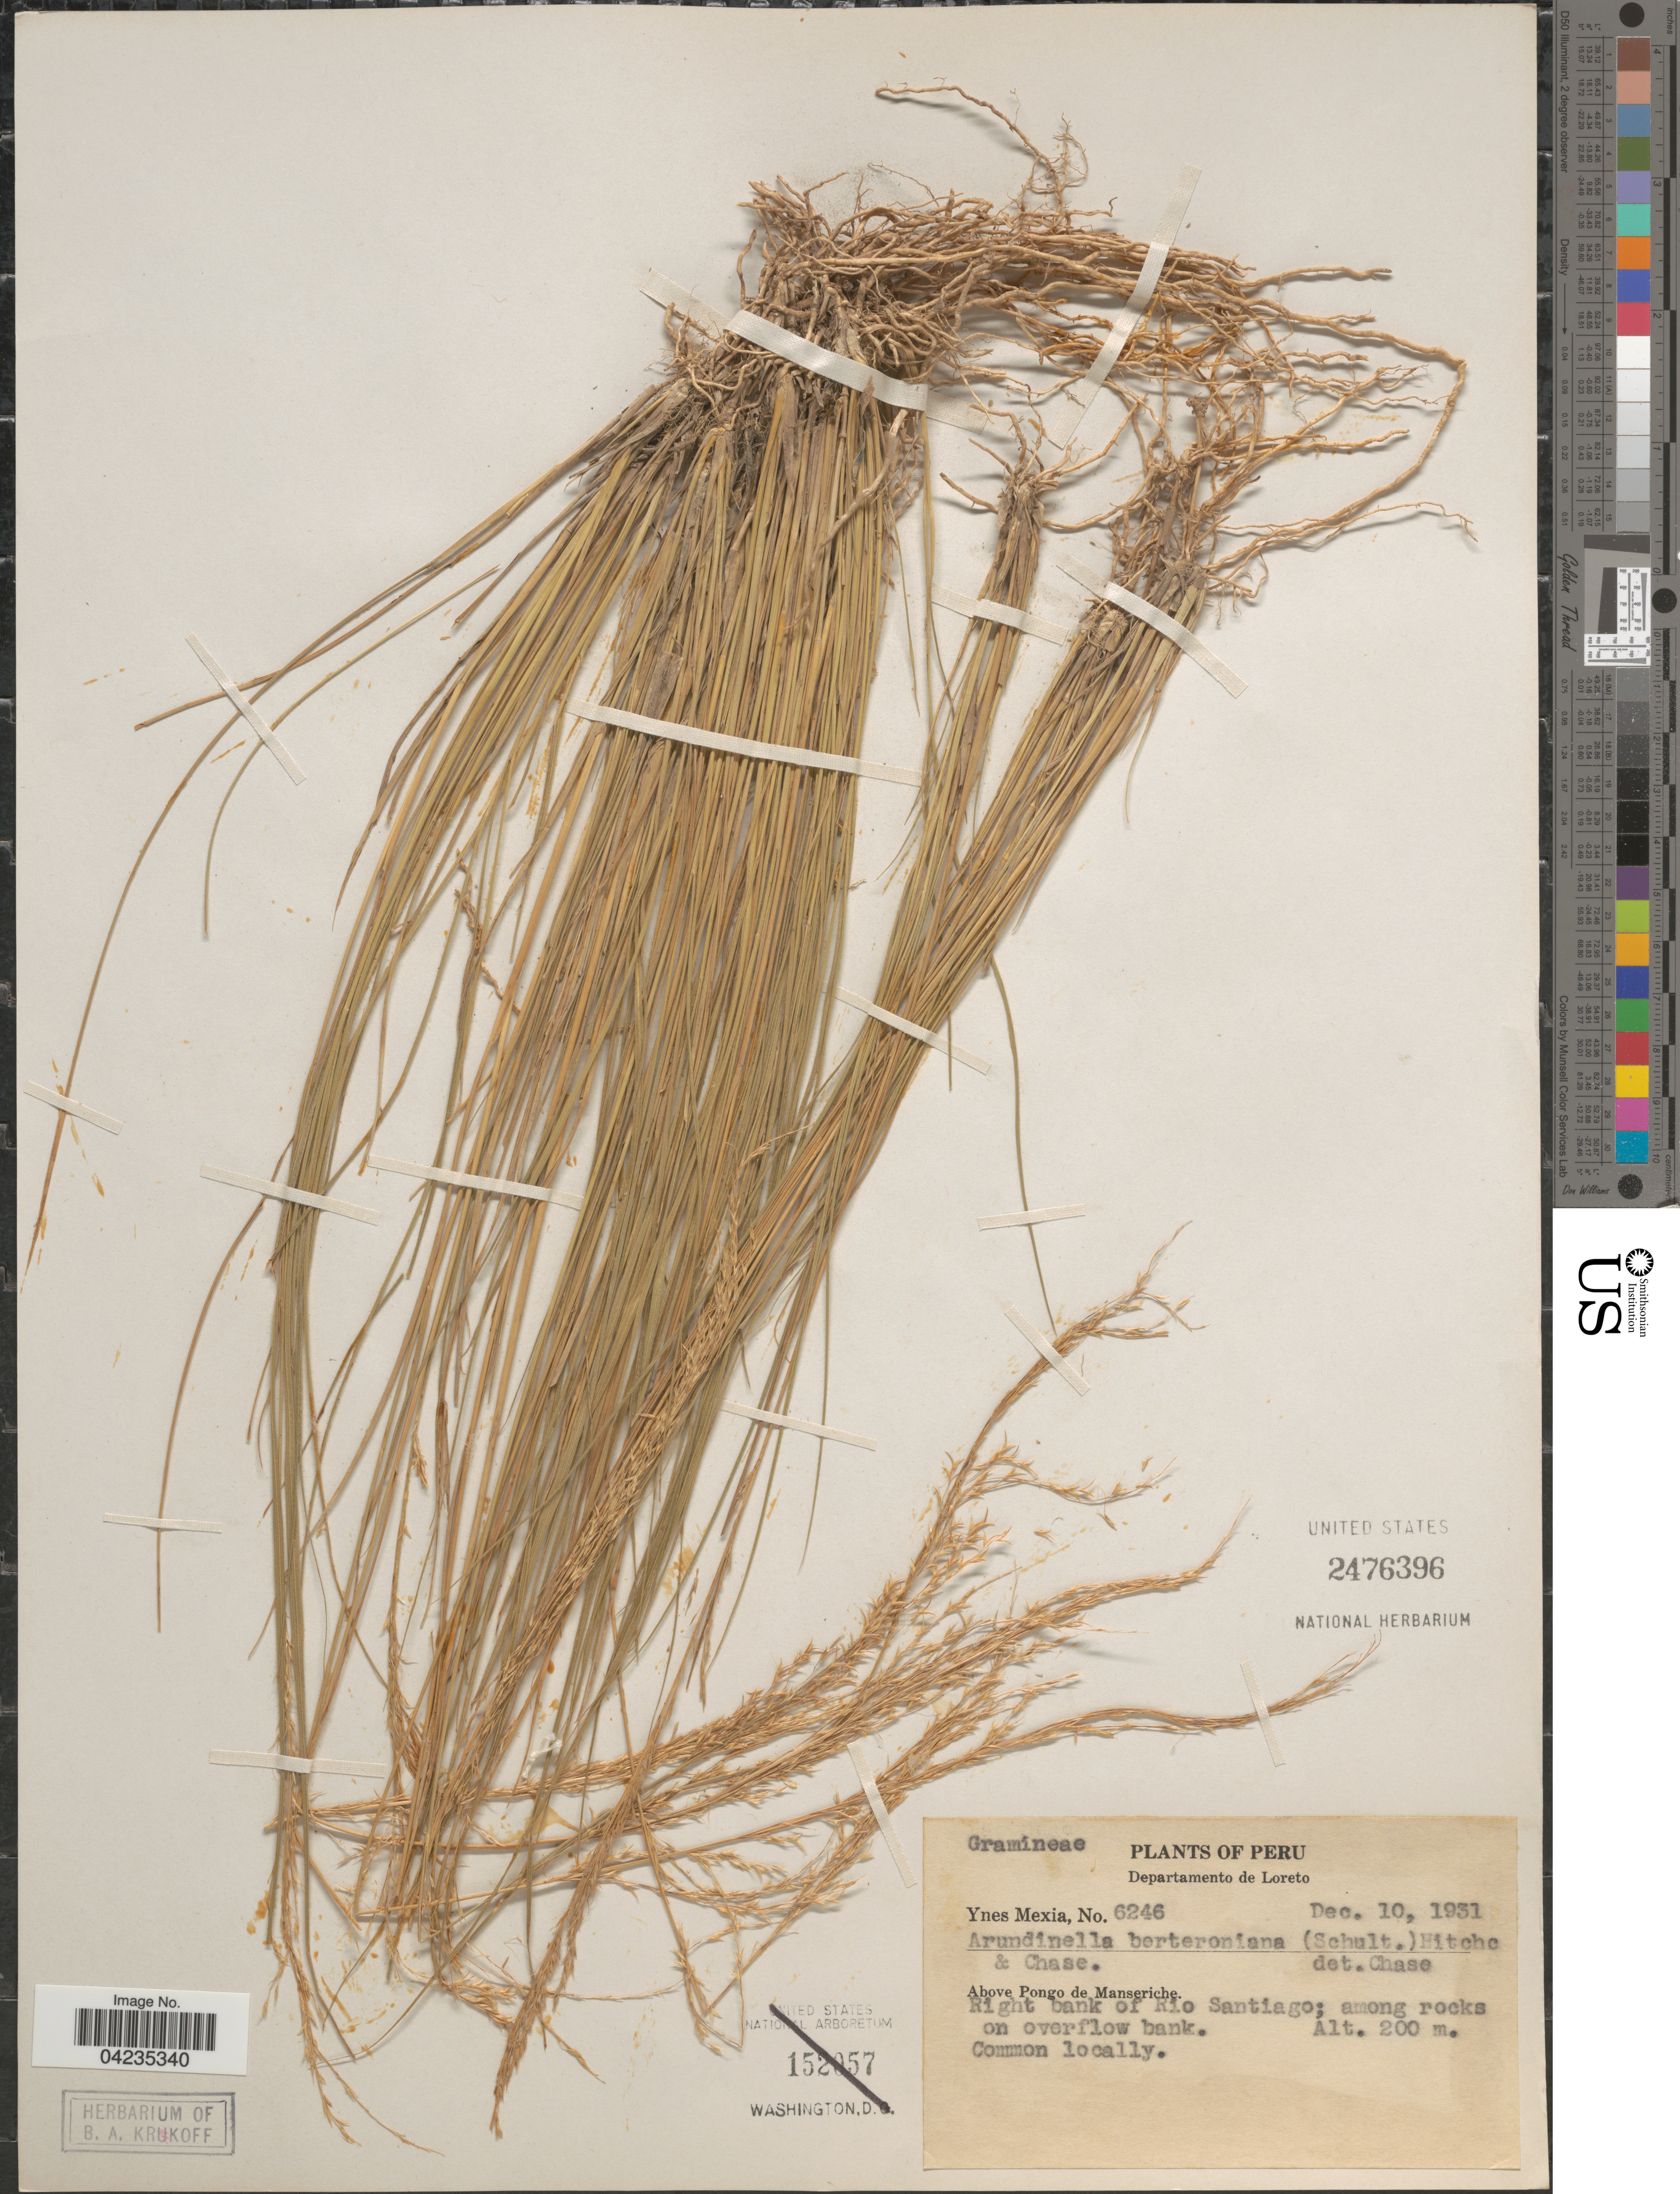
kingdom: Plantae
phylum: Tracheophyta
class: Liliopsida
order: Poales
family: Poaceae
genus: Arundinella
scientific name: Arundinella berteroniana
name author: (Schult.) Hitchc. & Chase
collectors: Y. Mexia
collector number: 6246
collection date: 1931-12-10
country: Peru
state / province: Loreto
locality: Departamento de Loreto. Above Pongo de Manseriche. Right bank of Rio Santiago.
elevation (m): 200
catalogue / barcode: US 2476396